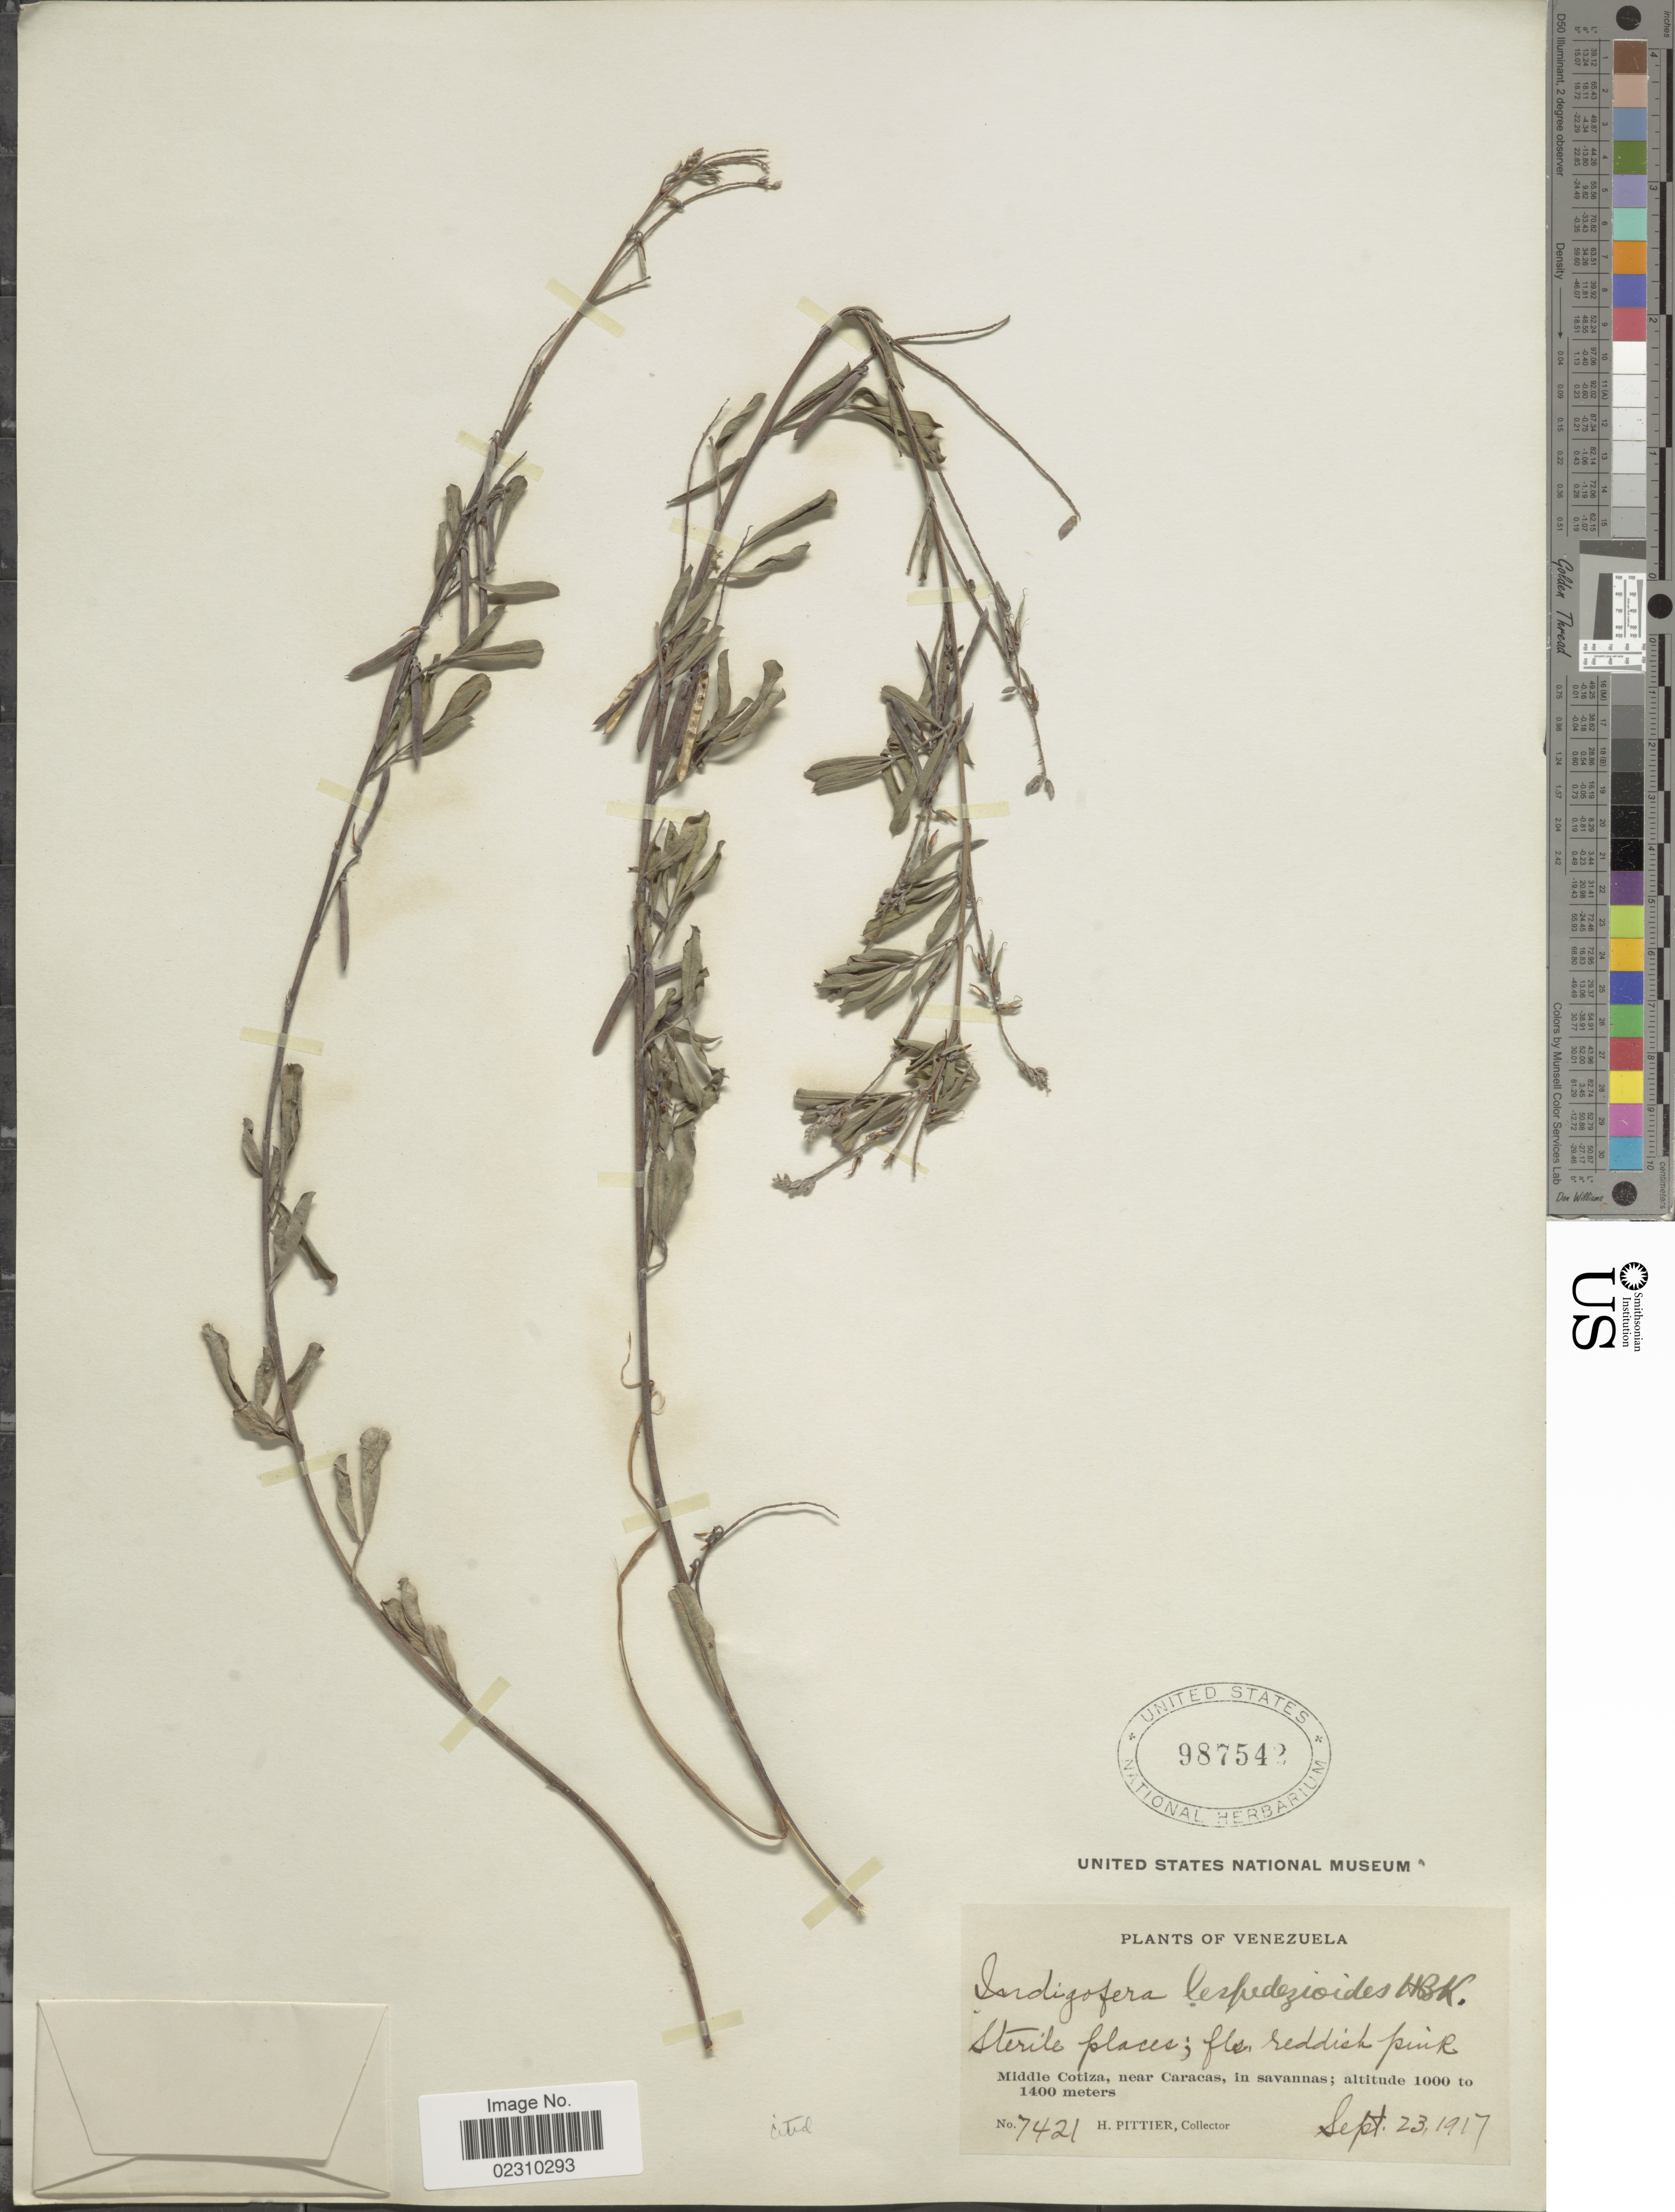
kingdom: Plantae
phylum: Tracheophyta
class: Magnoliopsida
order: Fabales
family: Fabaceae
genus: Indigofera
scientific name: Indigofera lespedezioides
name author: Kunth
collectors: H. F. Pittier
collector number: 7421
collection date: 1917-09-23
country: Venezuela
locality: Venezuela, Middle Cotiza, near Caracas, in savannas.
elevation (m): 1000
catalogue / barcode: US 987542